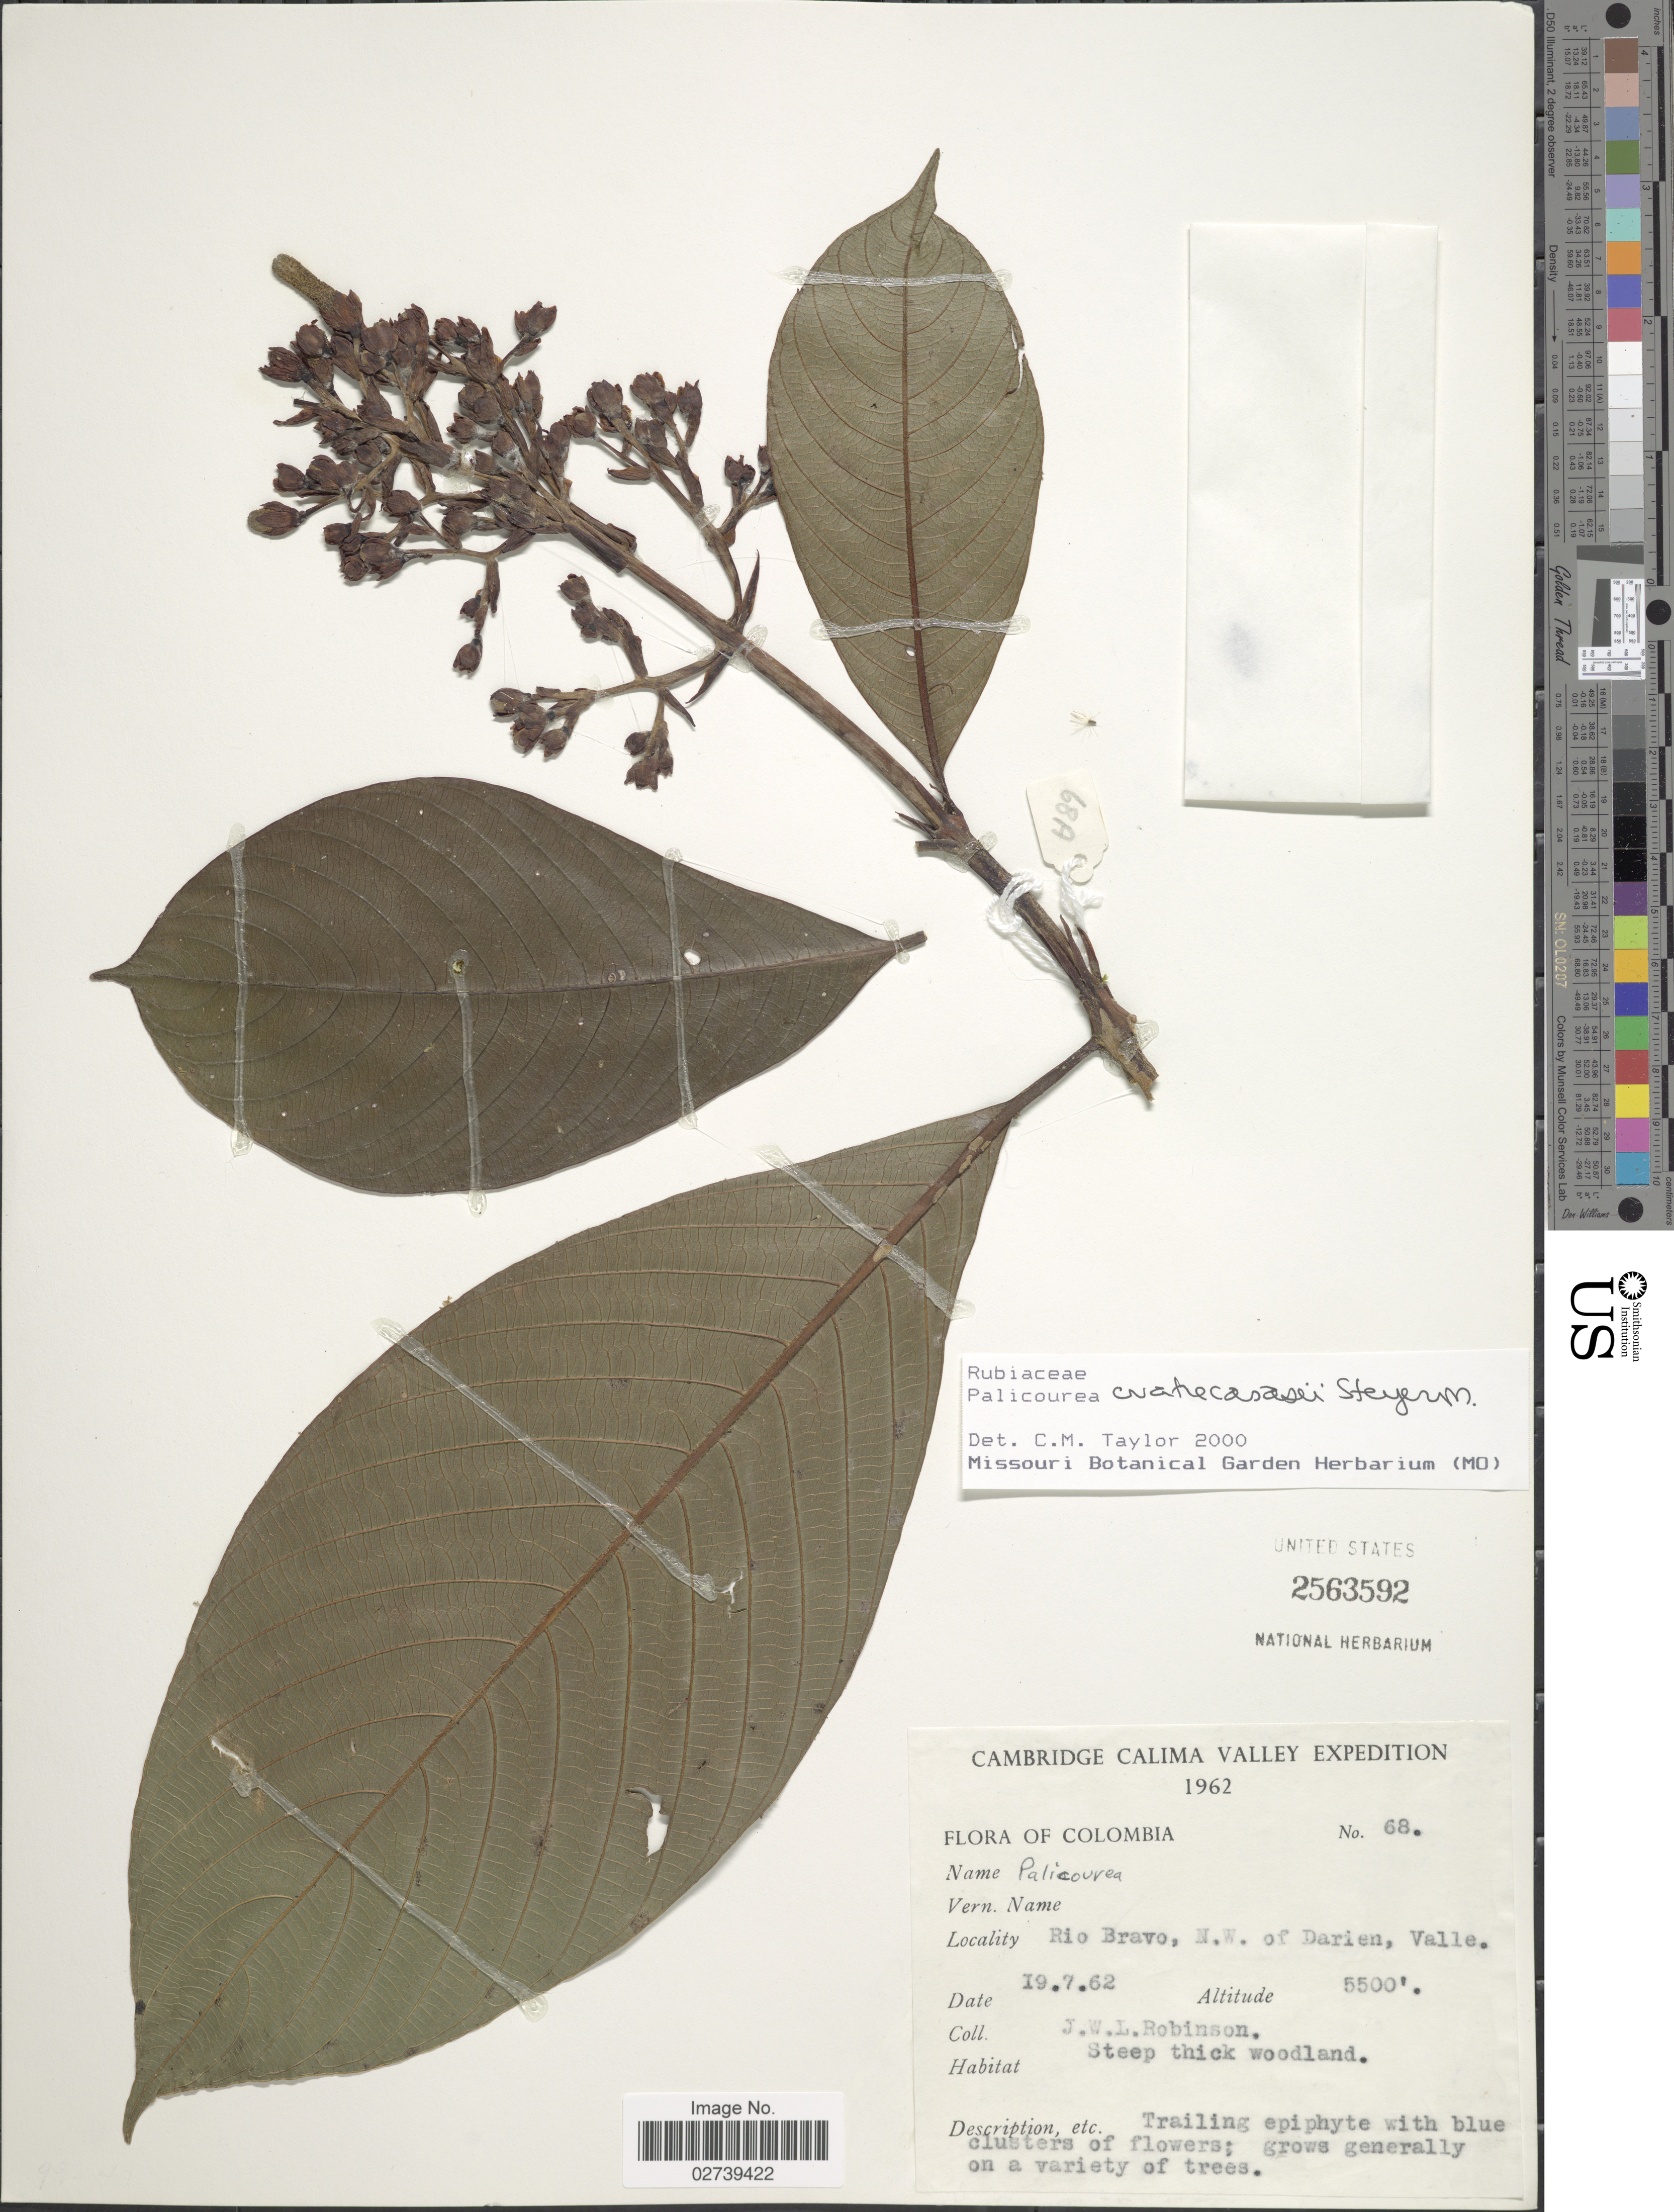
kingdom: Plantae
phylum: Tracheophyta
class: Magnoliopsida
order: Gentianales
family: Rubiaceae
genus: Palicourea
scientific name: Palicourea cuatrecasasii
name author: Standl. ex Steyerm.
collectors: J. W. Robinson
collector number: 68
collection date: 1962-07-19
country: Colombia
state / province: Valle del Cauca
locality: Cambridge Calima Valley [unsure placement], Rio Bravo, N.W. of Darien.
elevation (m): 1676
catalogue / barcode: US 2563592